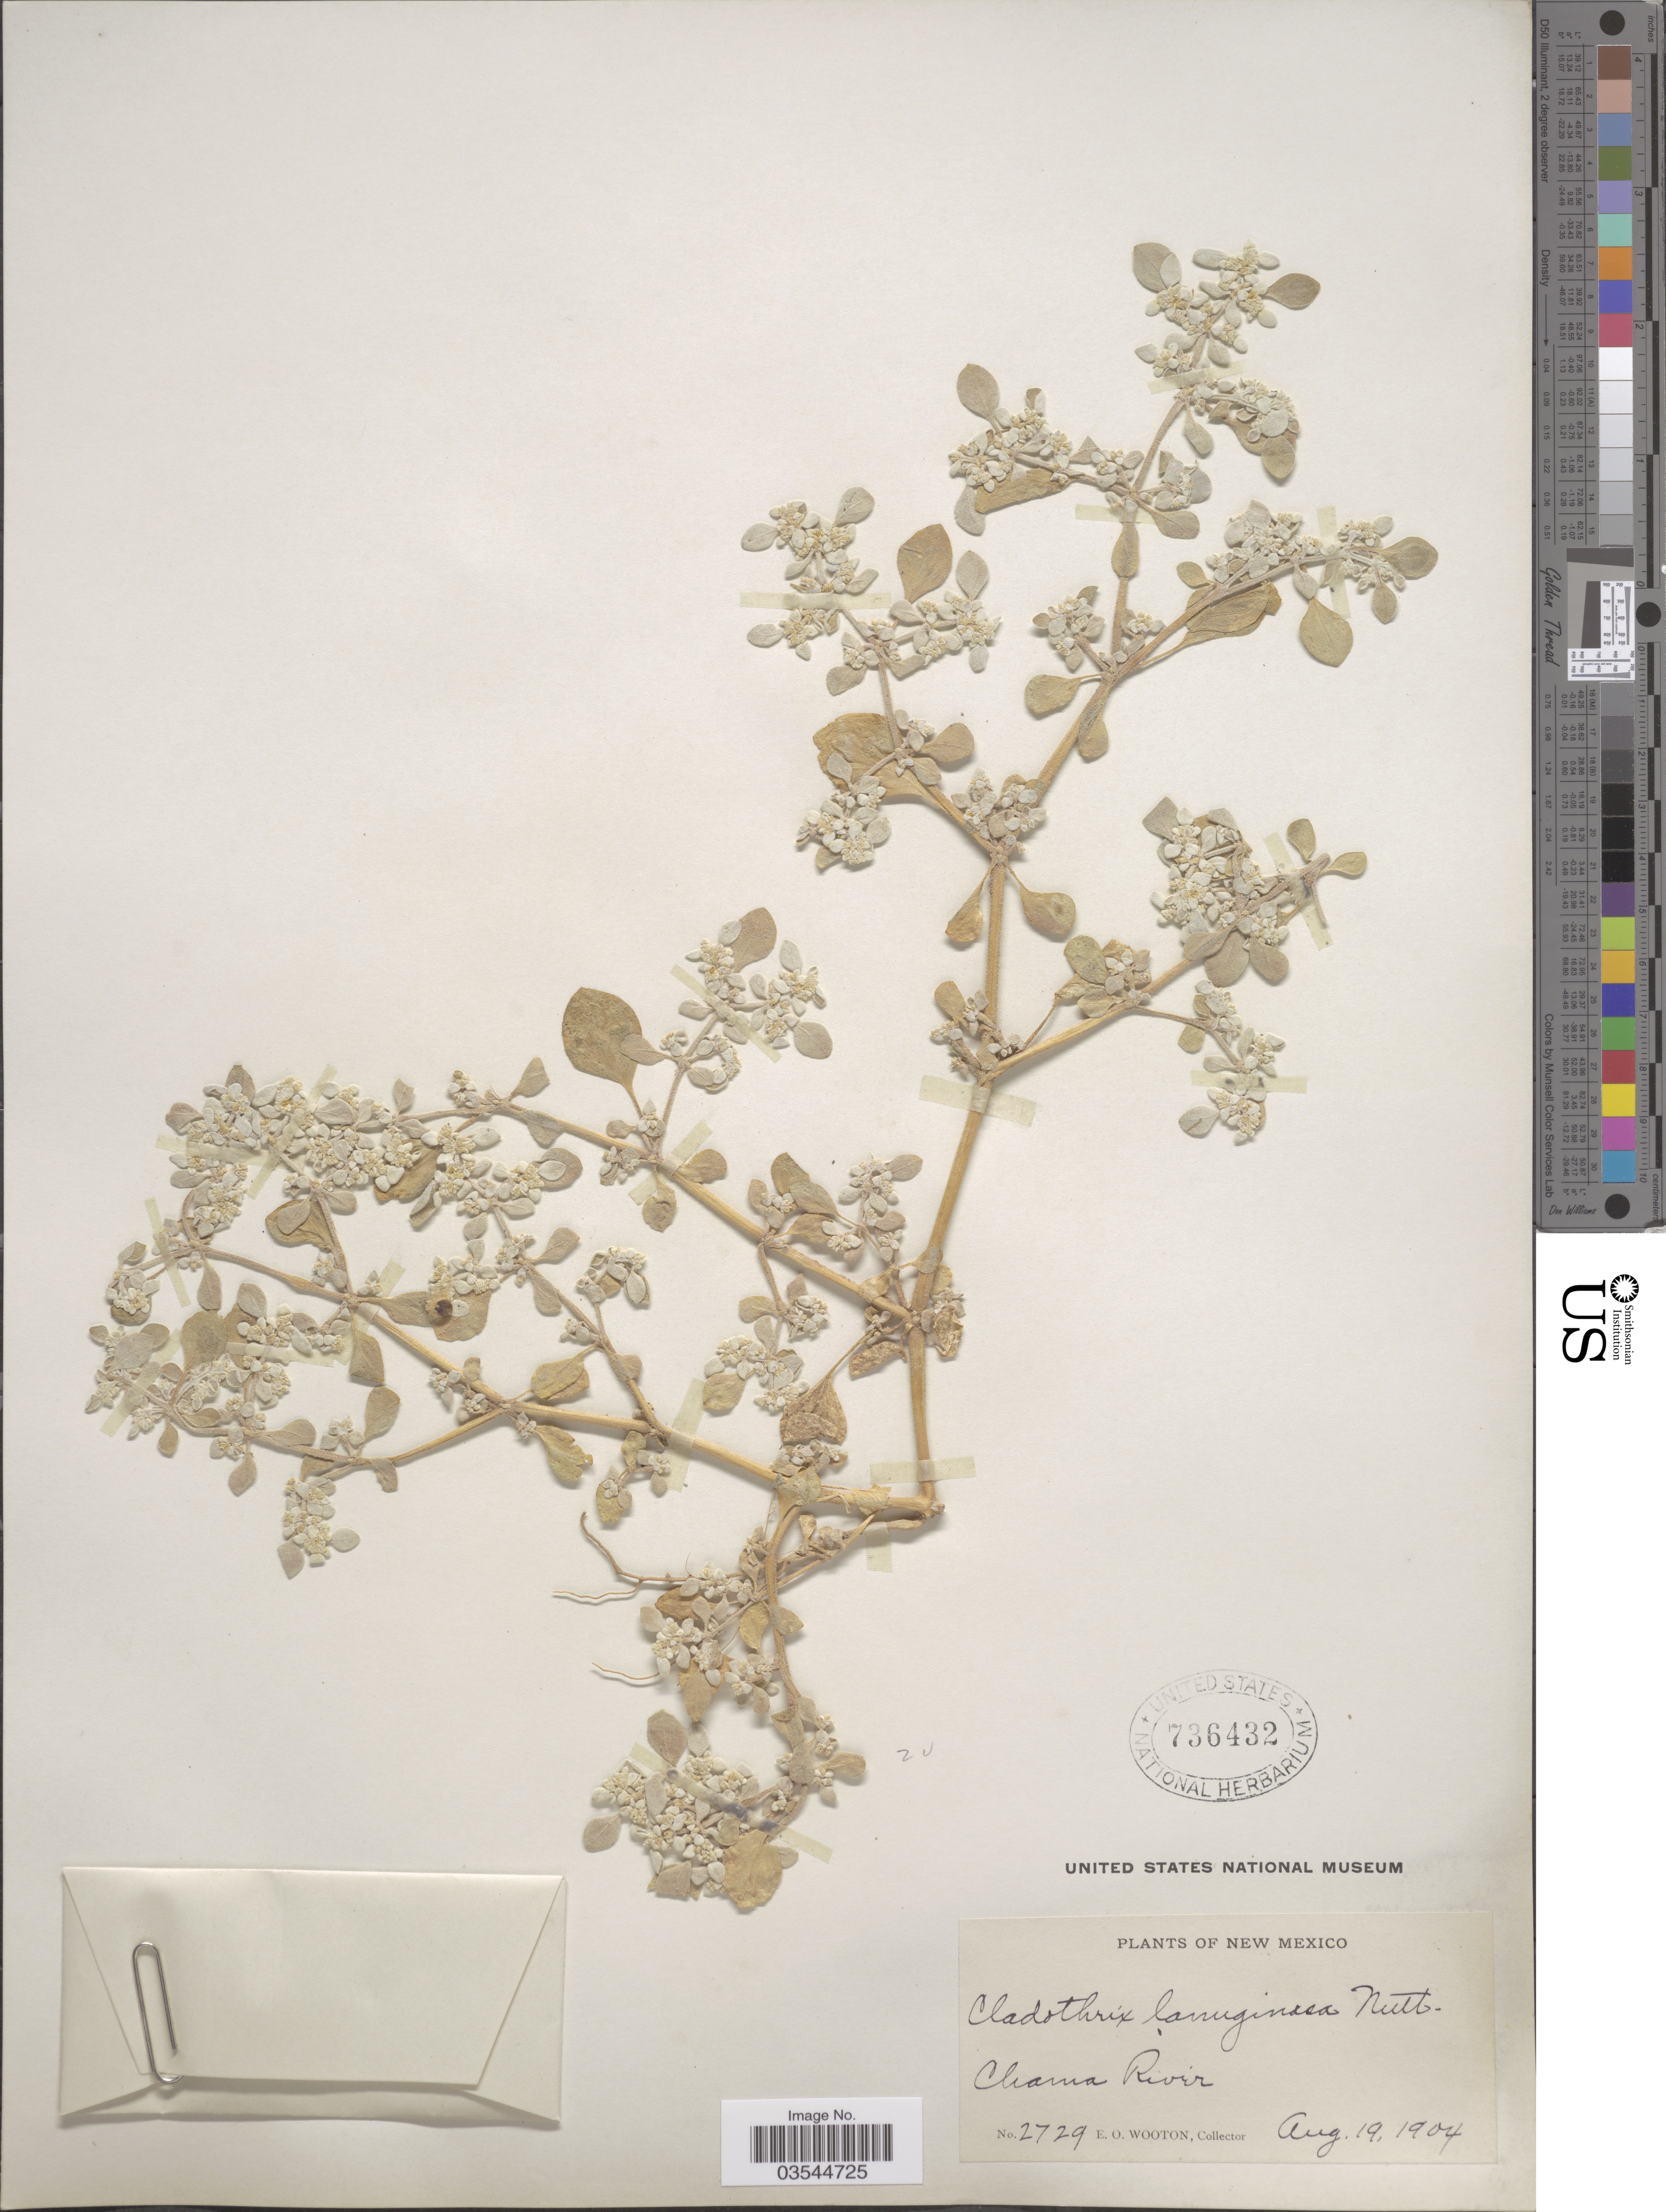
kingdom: Plantae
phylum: Tracheophyta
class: Magnoliopsida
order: Caryophyllales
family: Amaranthaceae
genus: Tidestromia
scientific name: Tidestromia lanuginosa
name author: (Nutt.) Standl.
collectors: E. O. Wooton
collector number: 2729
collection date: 1904-08-19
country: United States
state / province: New Mexico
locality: Chama River.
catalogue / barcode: US 736432